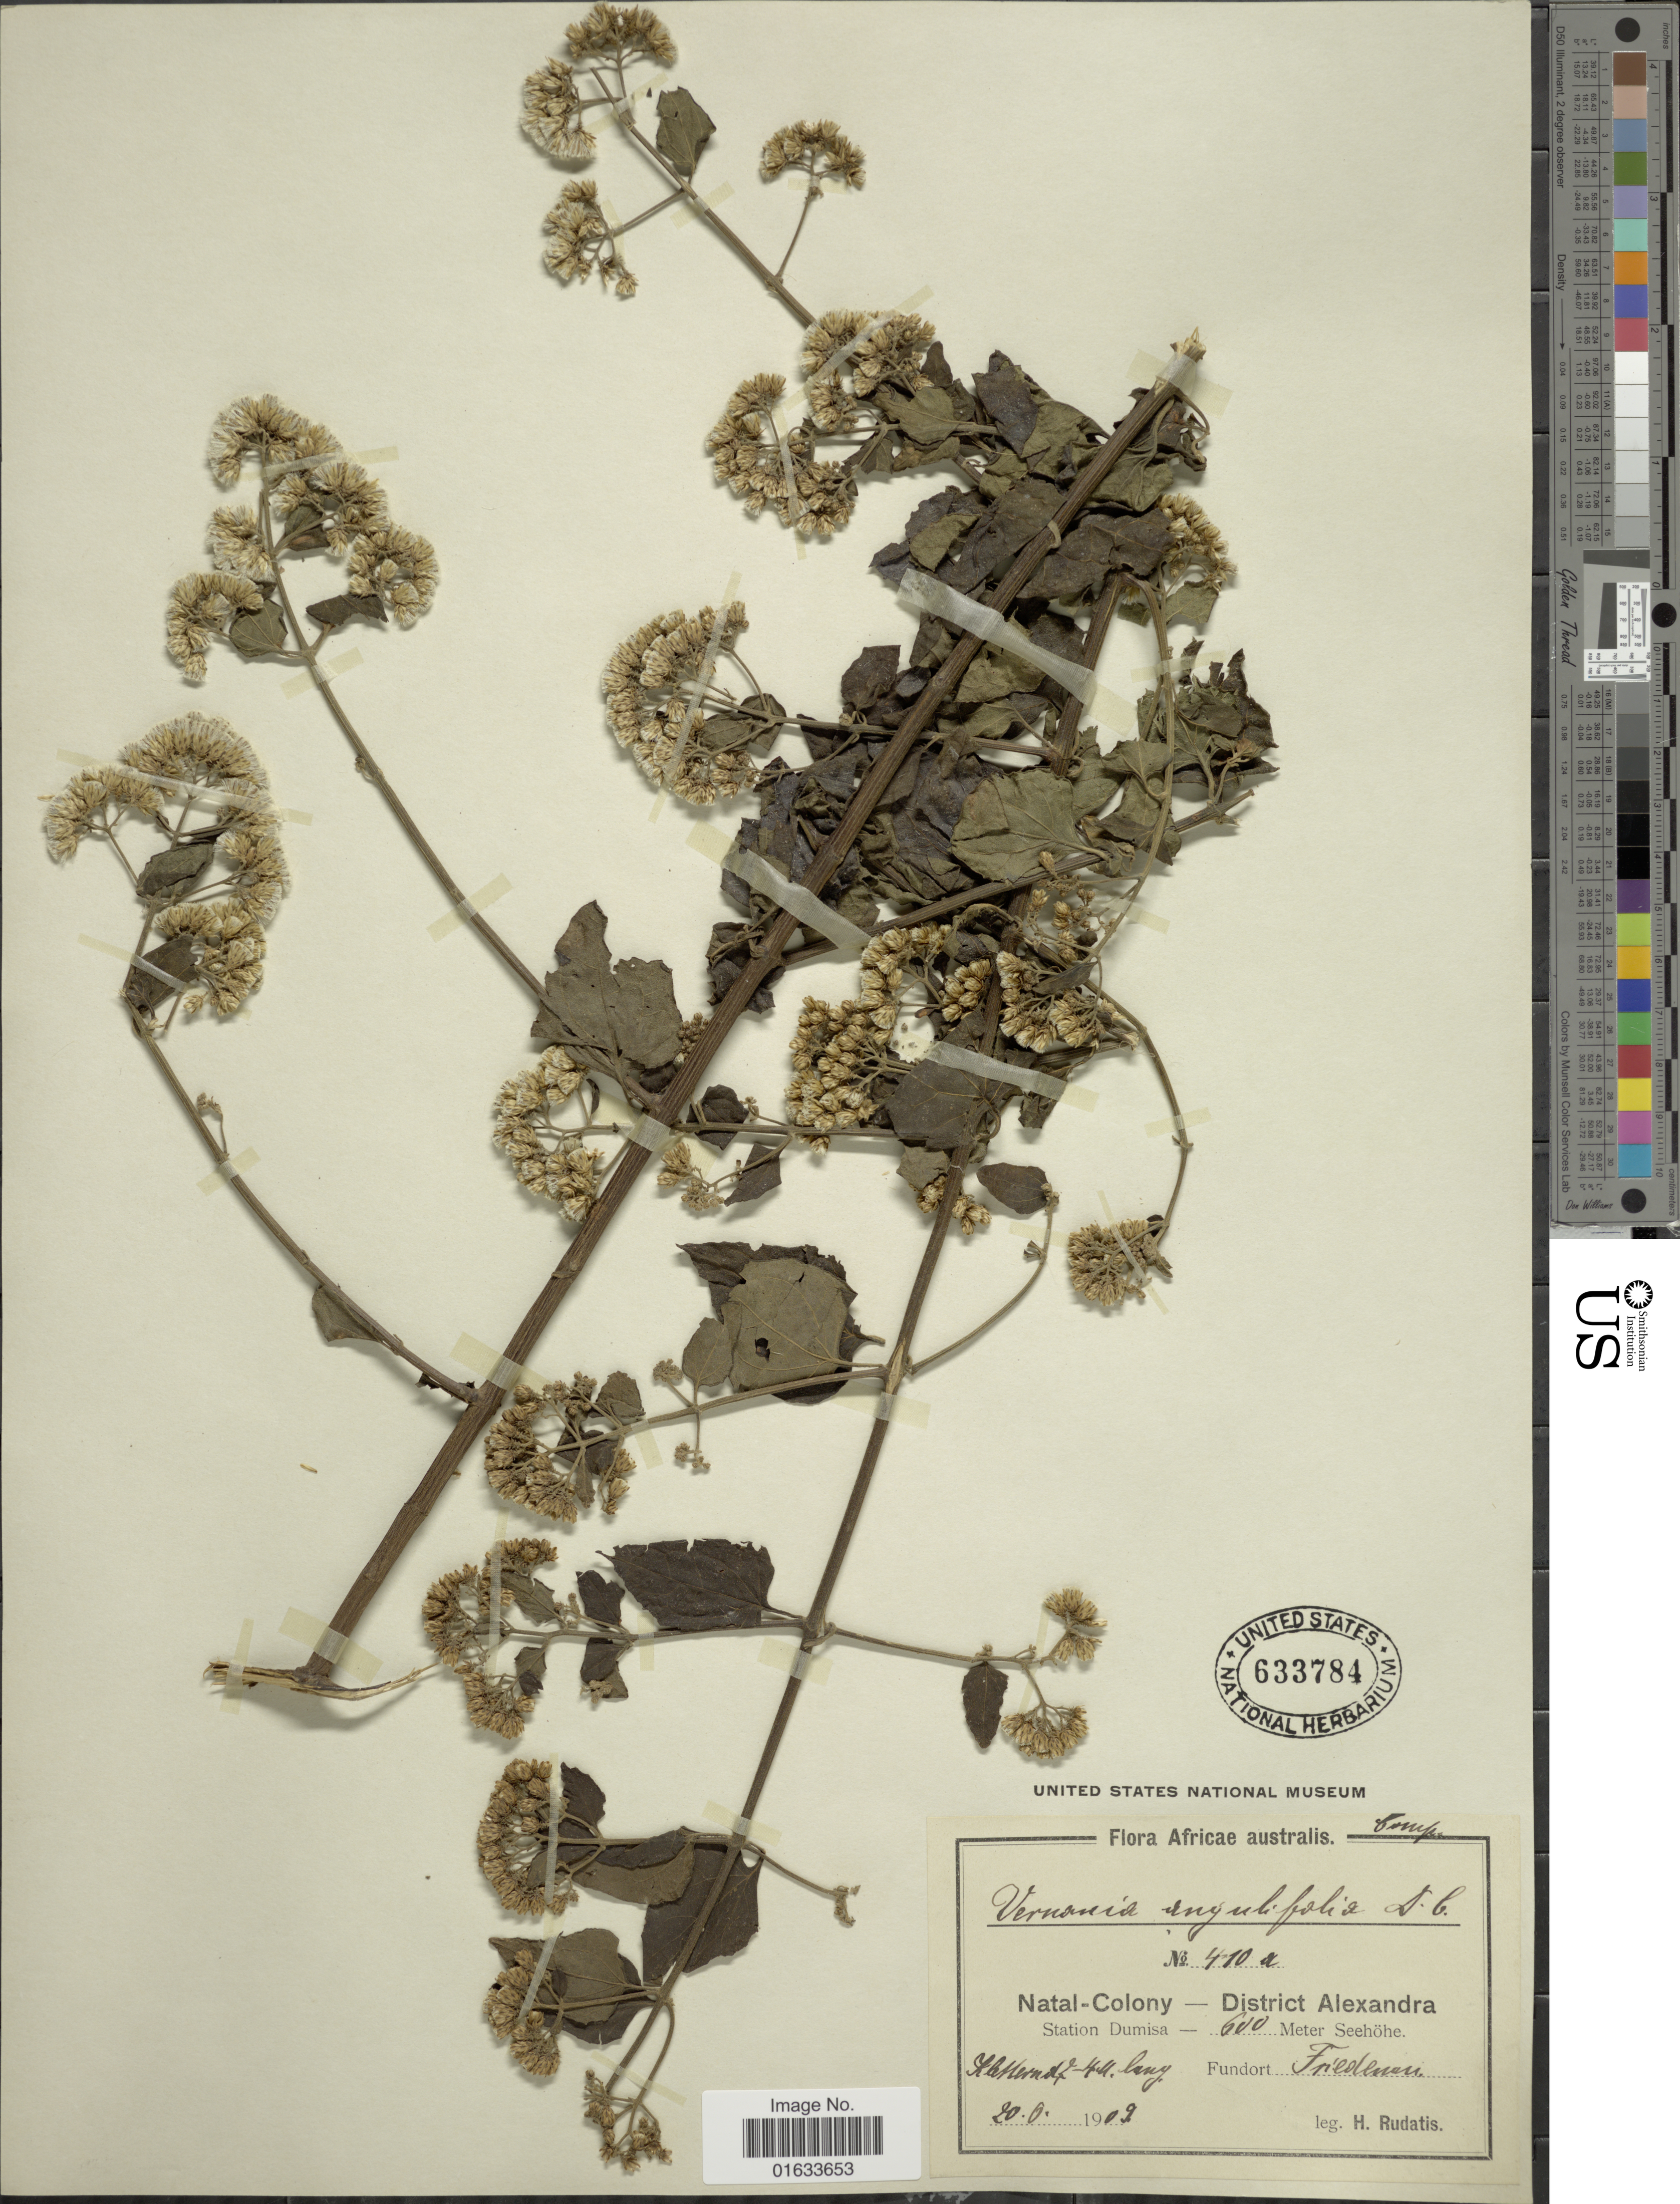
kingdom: Plantae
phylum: Tracheophyta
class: Magnoliopsida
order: Asterales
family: Asteraceae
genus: Distephanus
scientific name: Distephanus angulifolius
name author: (DC.) H. Rob. & B. Kahn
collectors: H. Rudatis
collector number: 410a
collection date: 1909-06-20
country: South Africa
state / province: KwaZulu-Natal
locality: Natal-Colony - District Alexandra. Station Dumisa. Friedenau.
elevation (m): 600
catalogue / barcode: US 633784